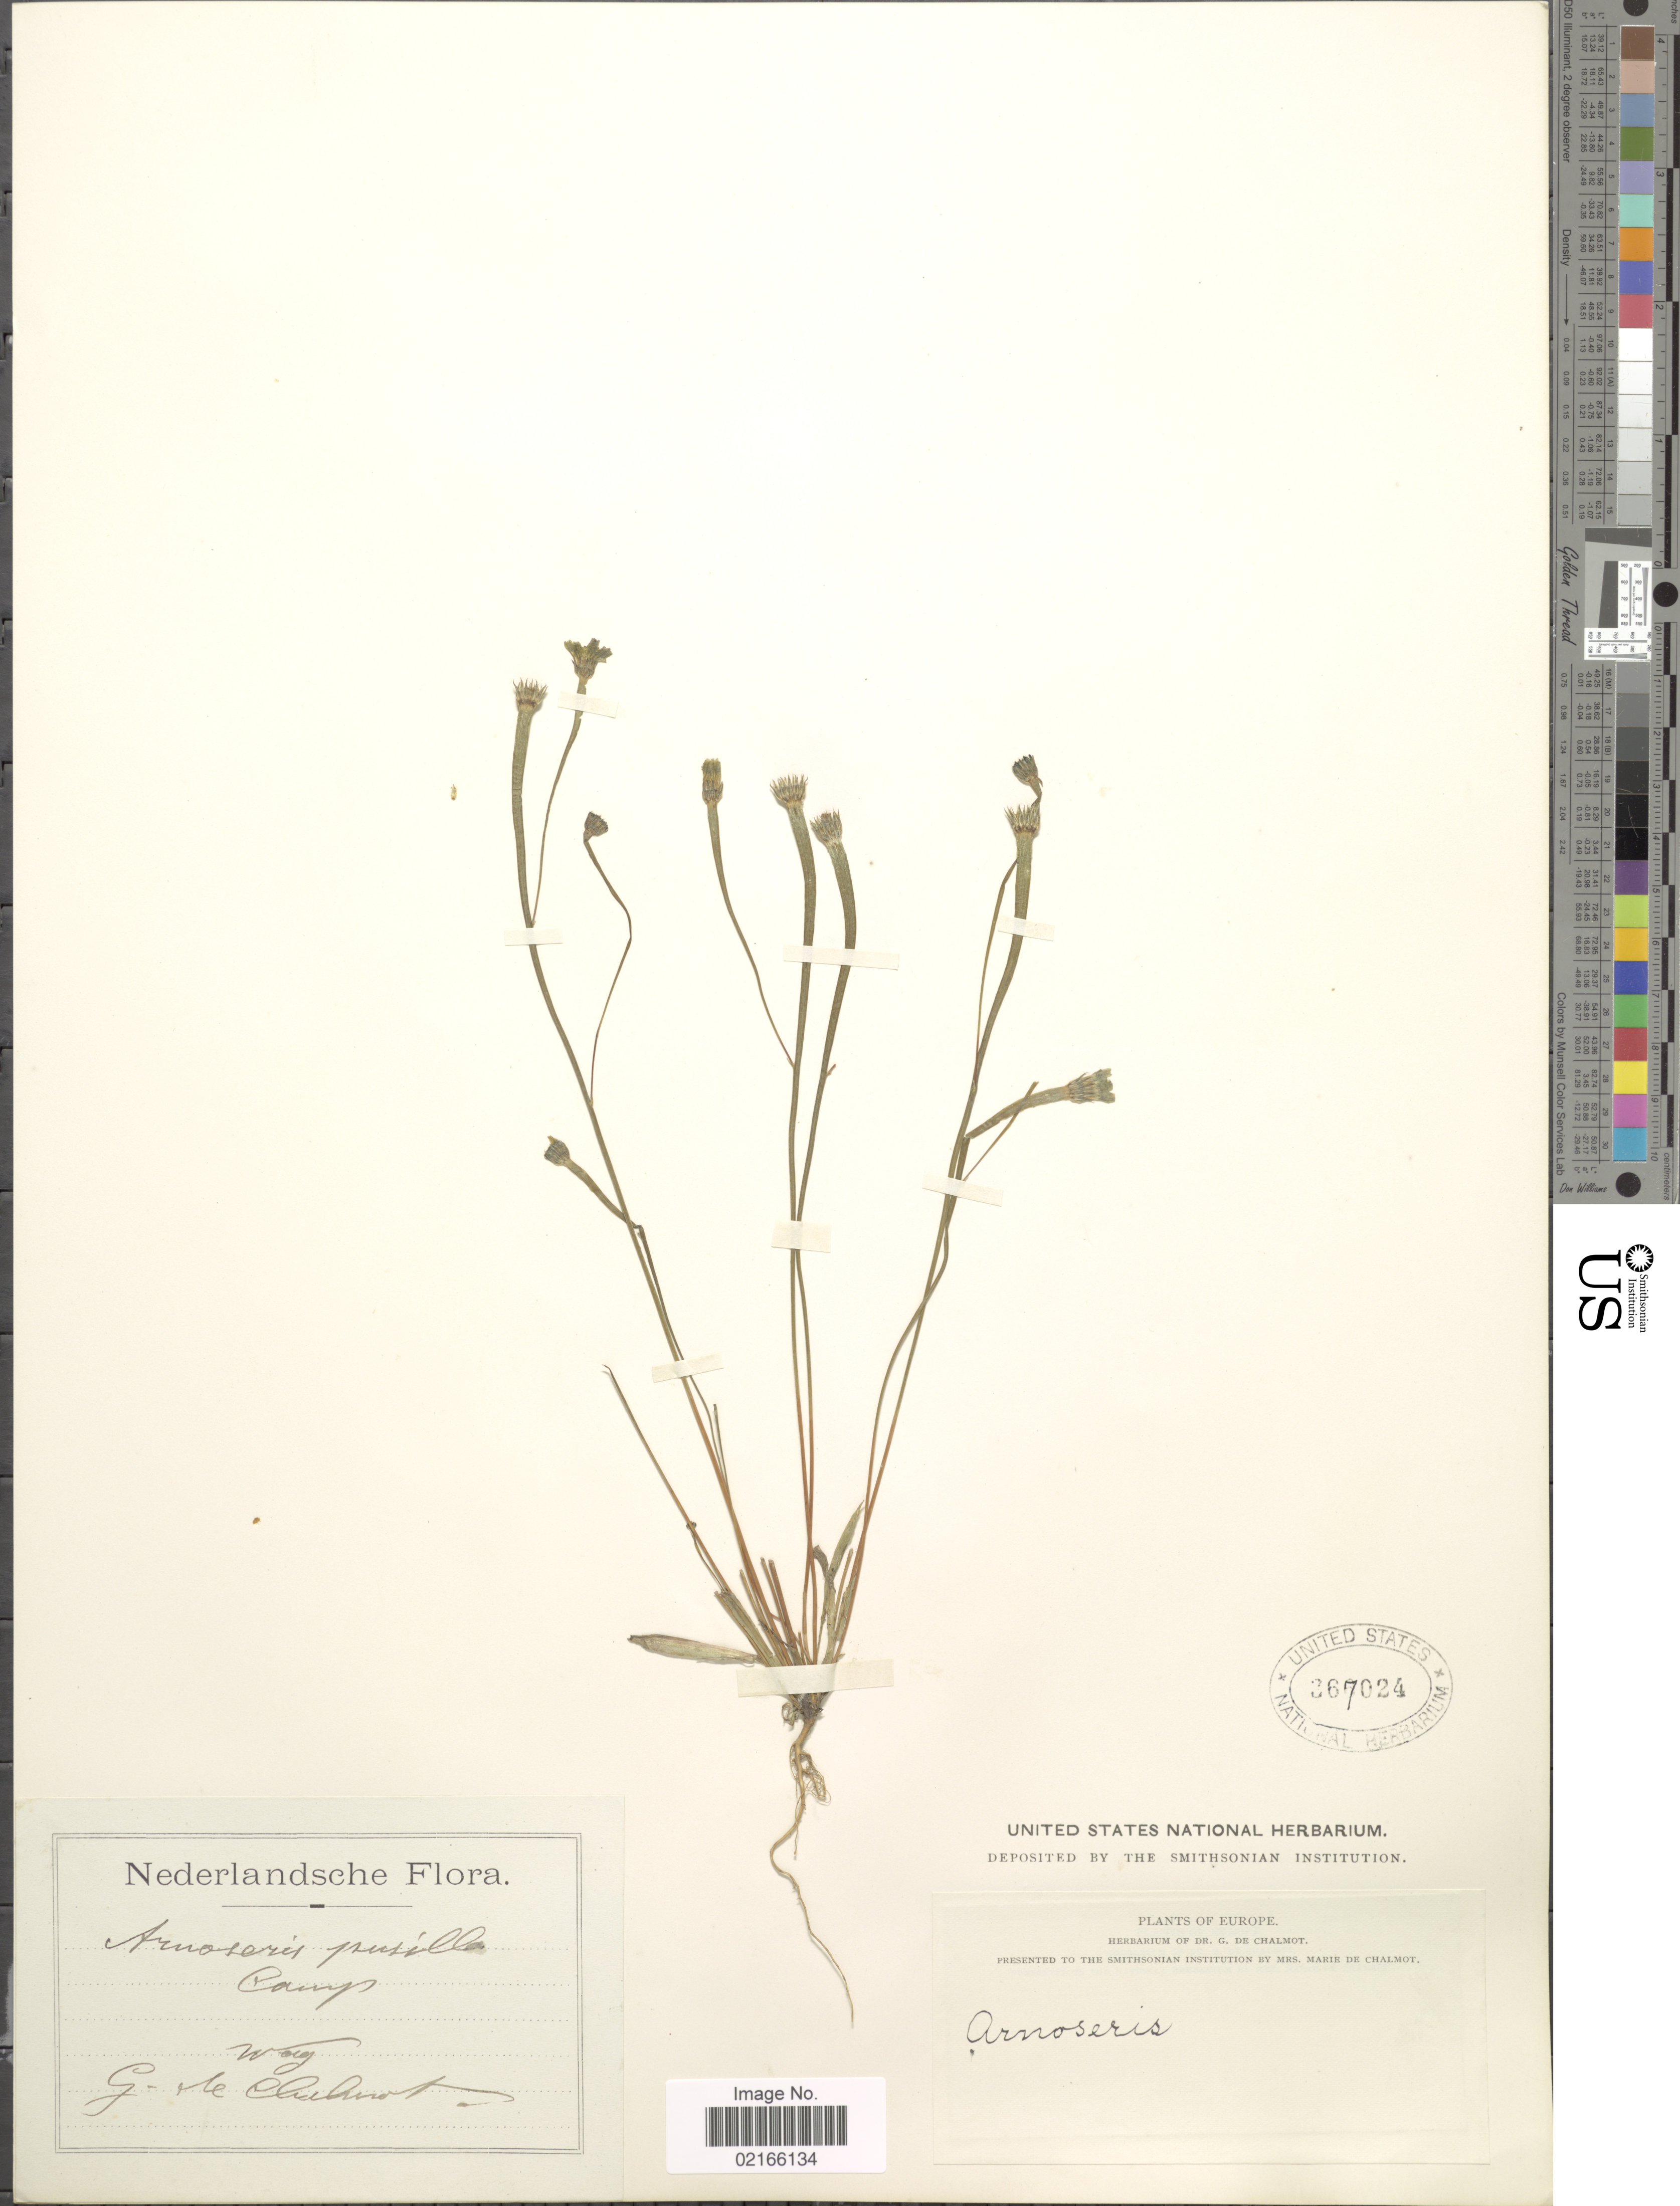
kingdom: Plantae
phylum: Tracheophyta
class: Magnoliopsida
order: Asterales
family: Asteraceae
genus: Arnoseris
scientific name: Arnoseris minima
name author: (L.) Schweigg. & Körte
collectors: G. de Chalmot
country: Netherlands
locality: Wag.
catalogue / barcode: US 367024